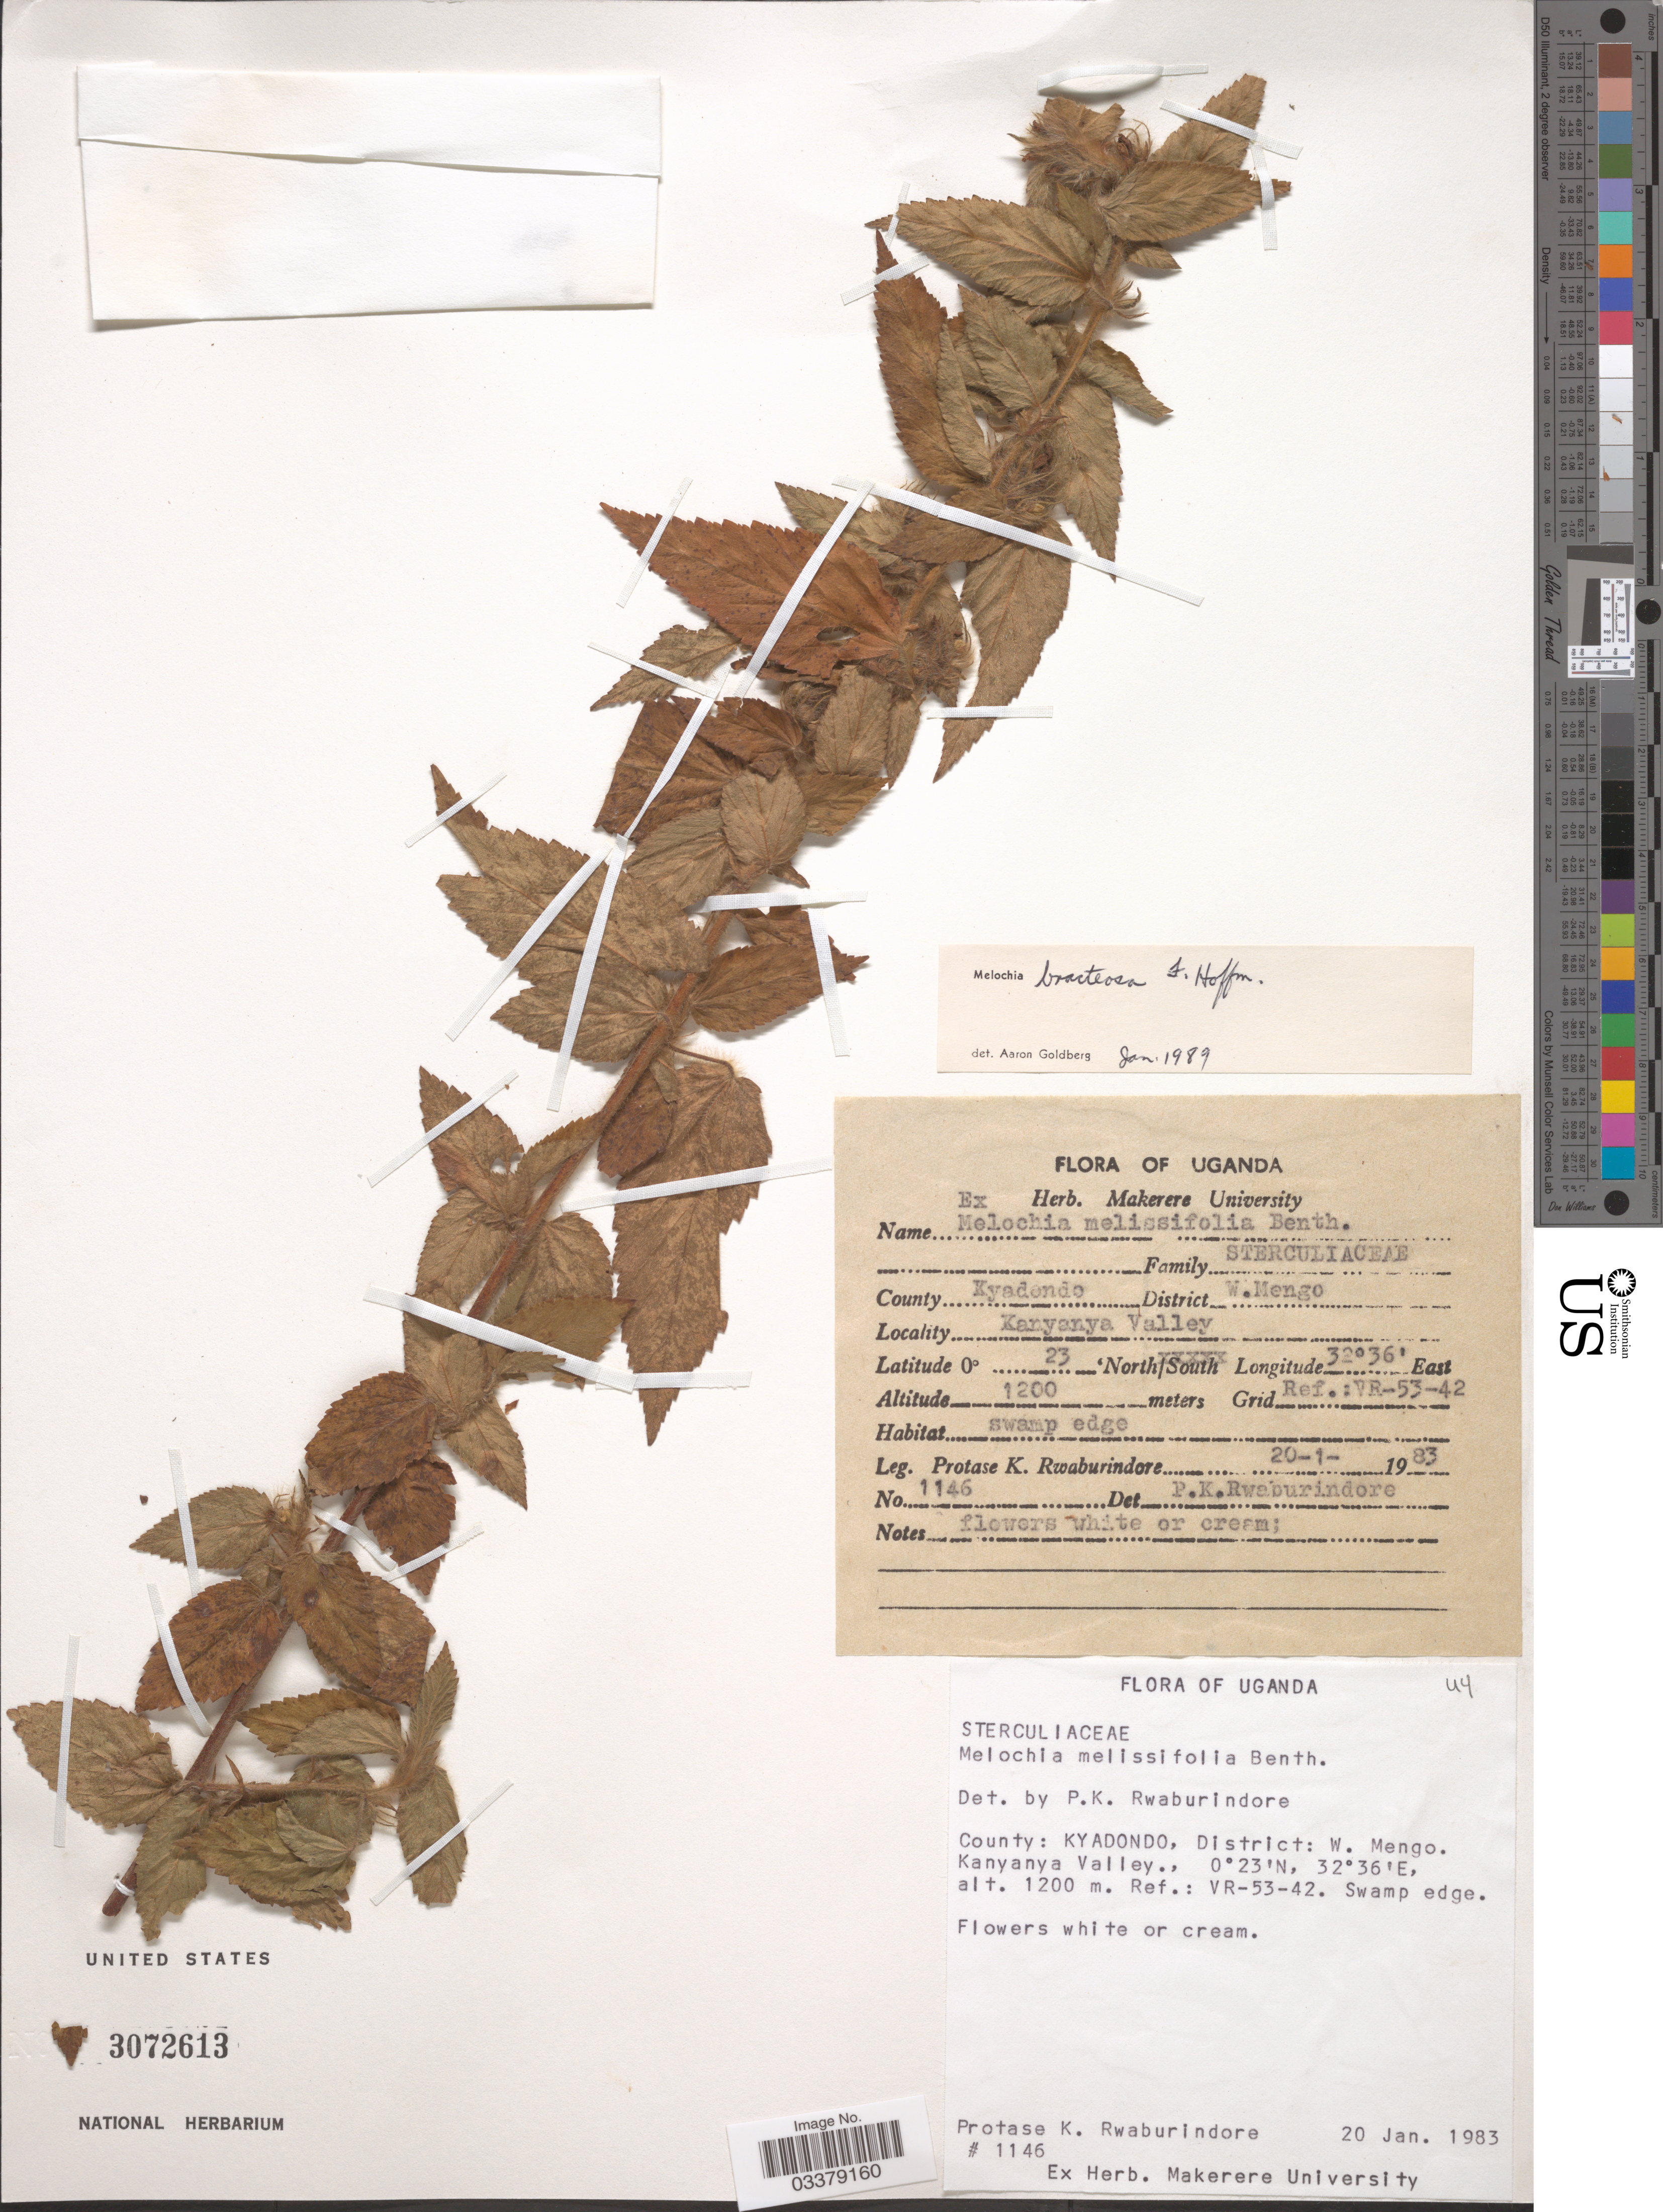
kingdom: Plantae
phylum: Tracheophyta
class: Magnoliopsida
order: Malvales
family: Malvaceae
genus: Melochia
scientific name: Melochia melissifolia var. mollis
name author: K. Schum.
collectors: P. Rwaburindore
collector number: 1146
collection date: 1983-01-20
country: Uganda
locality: County: Kyandondo, District: W. Mengo. Kanyanya Valley. Grid Ref.: VR-53-42.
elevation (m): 1200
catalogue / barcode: US 3072613